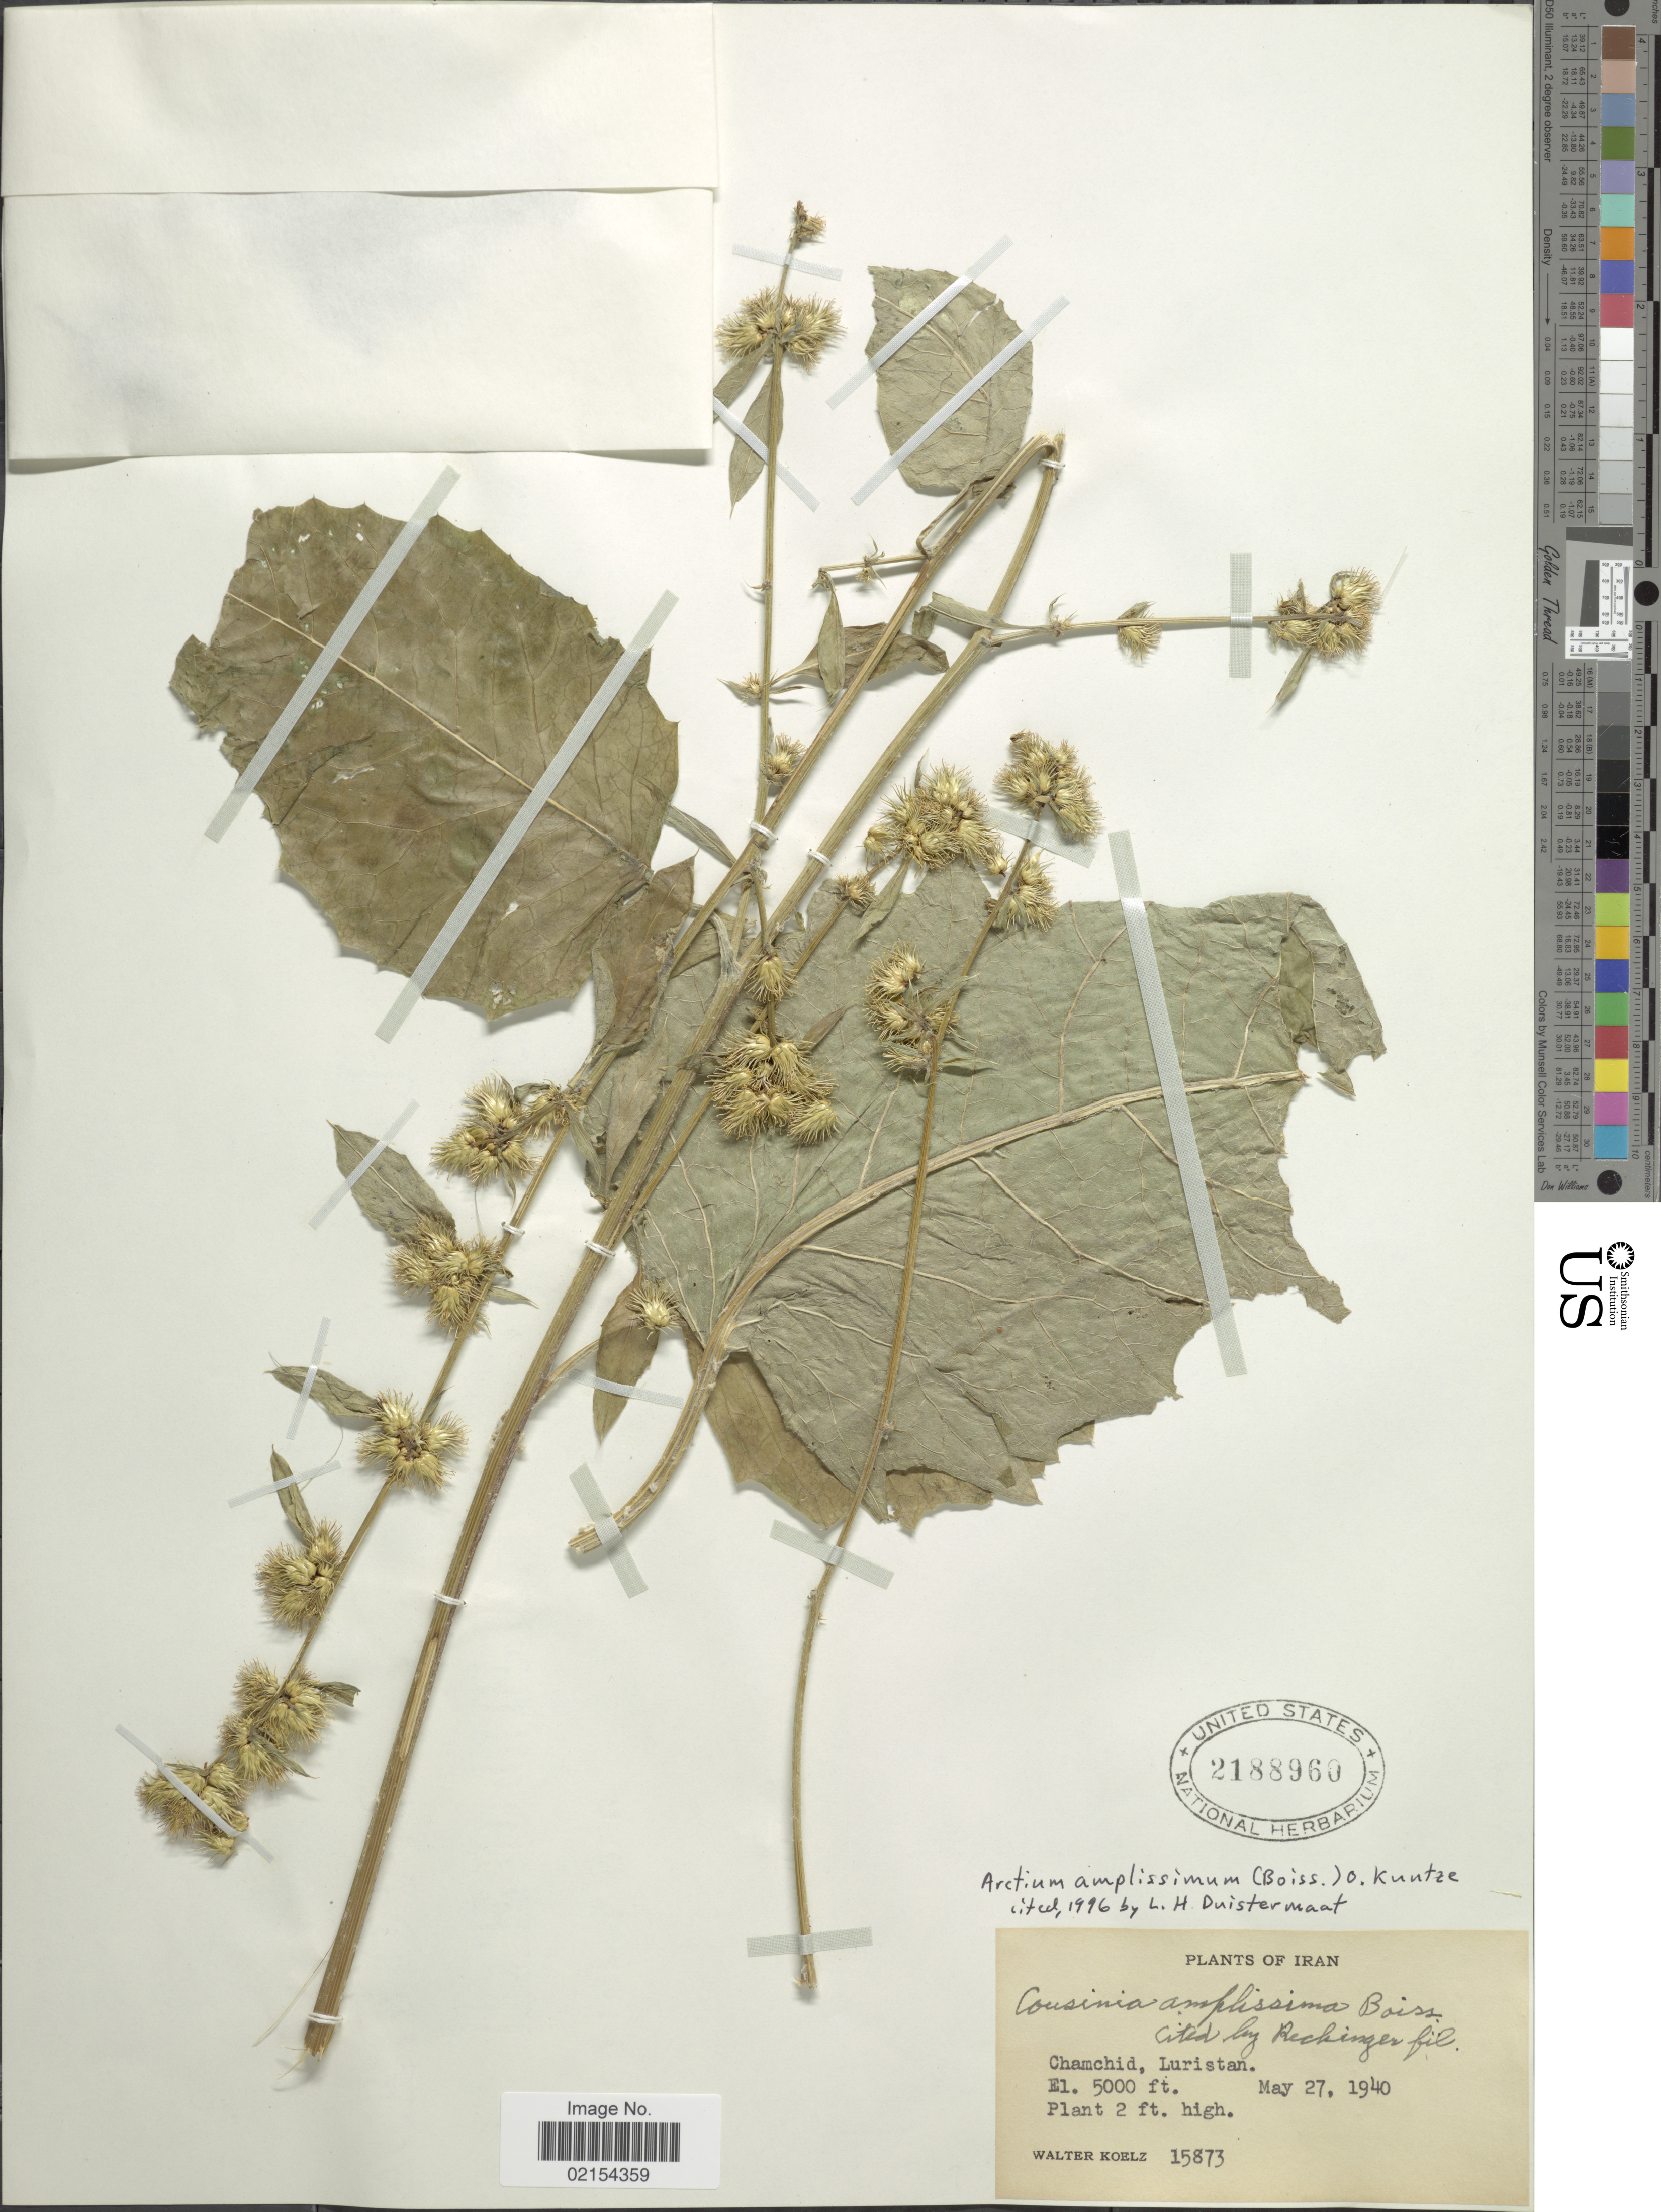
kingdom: Plantae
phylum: Tracheophyta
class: Magnoliopsida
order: Asterales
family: Asteraceae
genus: Cousinia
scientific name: Cousinia amplissima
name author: (Boiss.) Boiss.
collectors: W. N. Koelz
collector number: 15873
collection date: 1940-05-27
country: Iran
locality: Chamchid, Luristan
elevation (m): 1524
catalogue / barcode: US 2188960